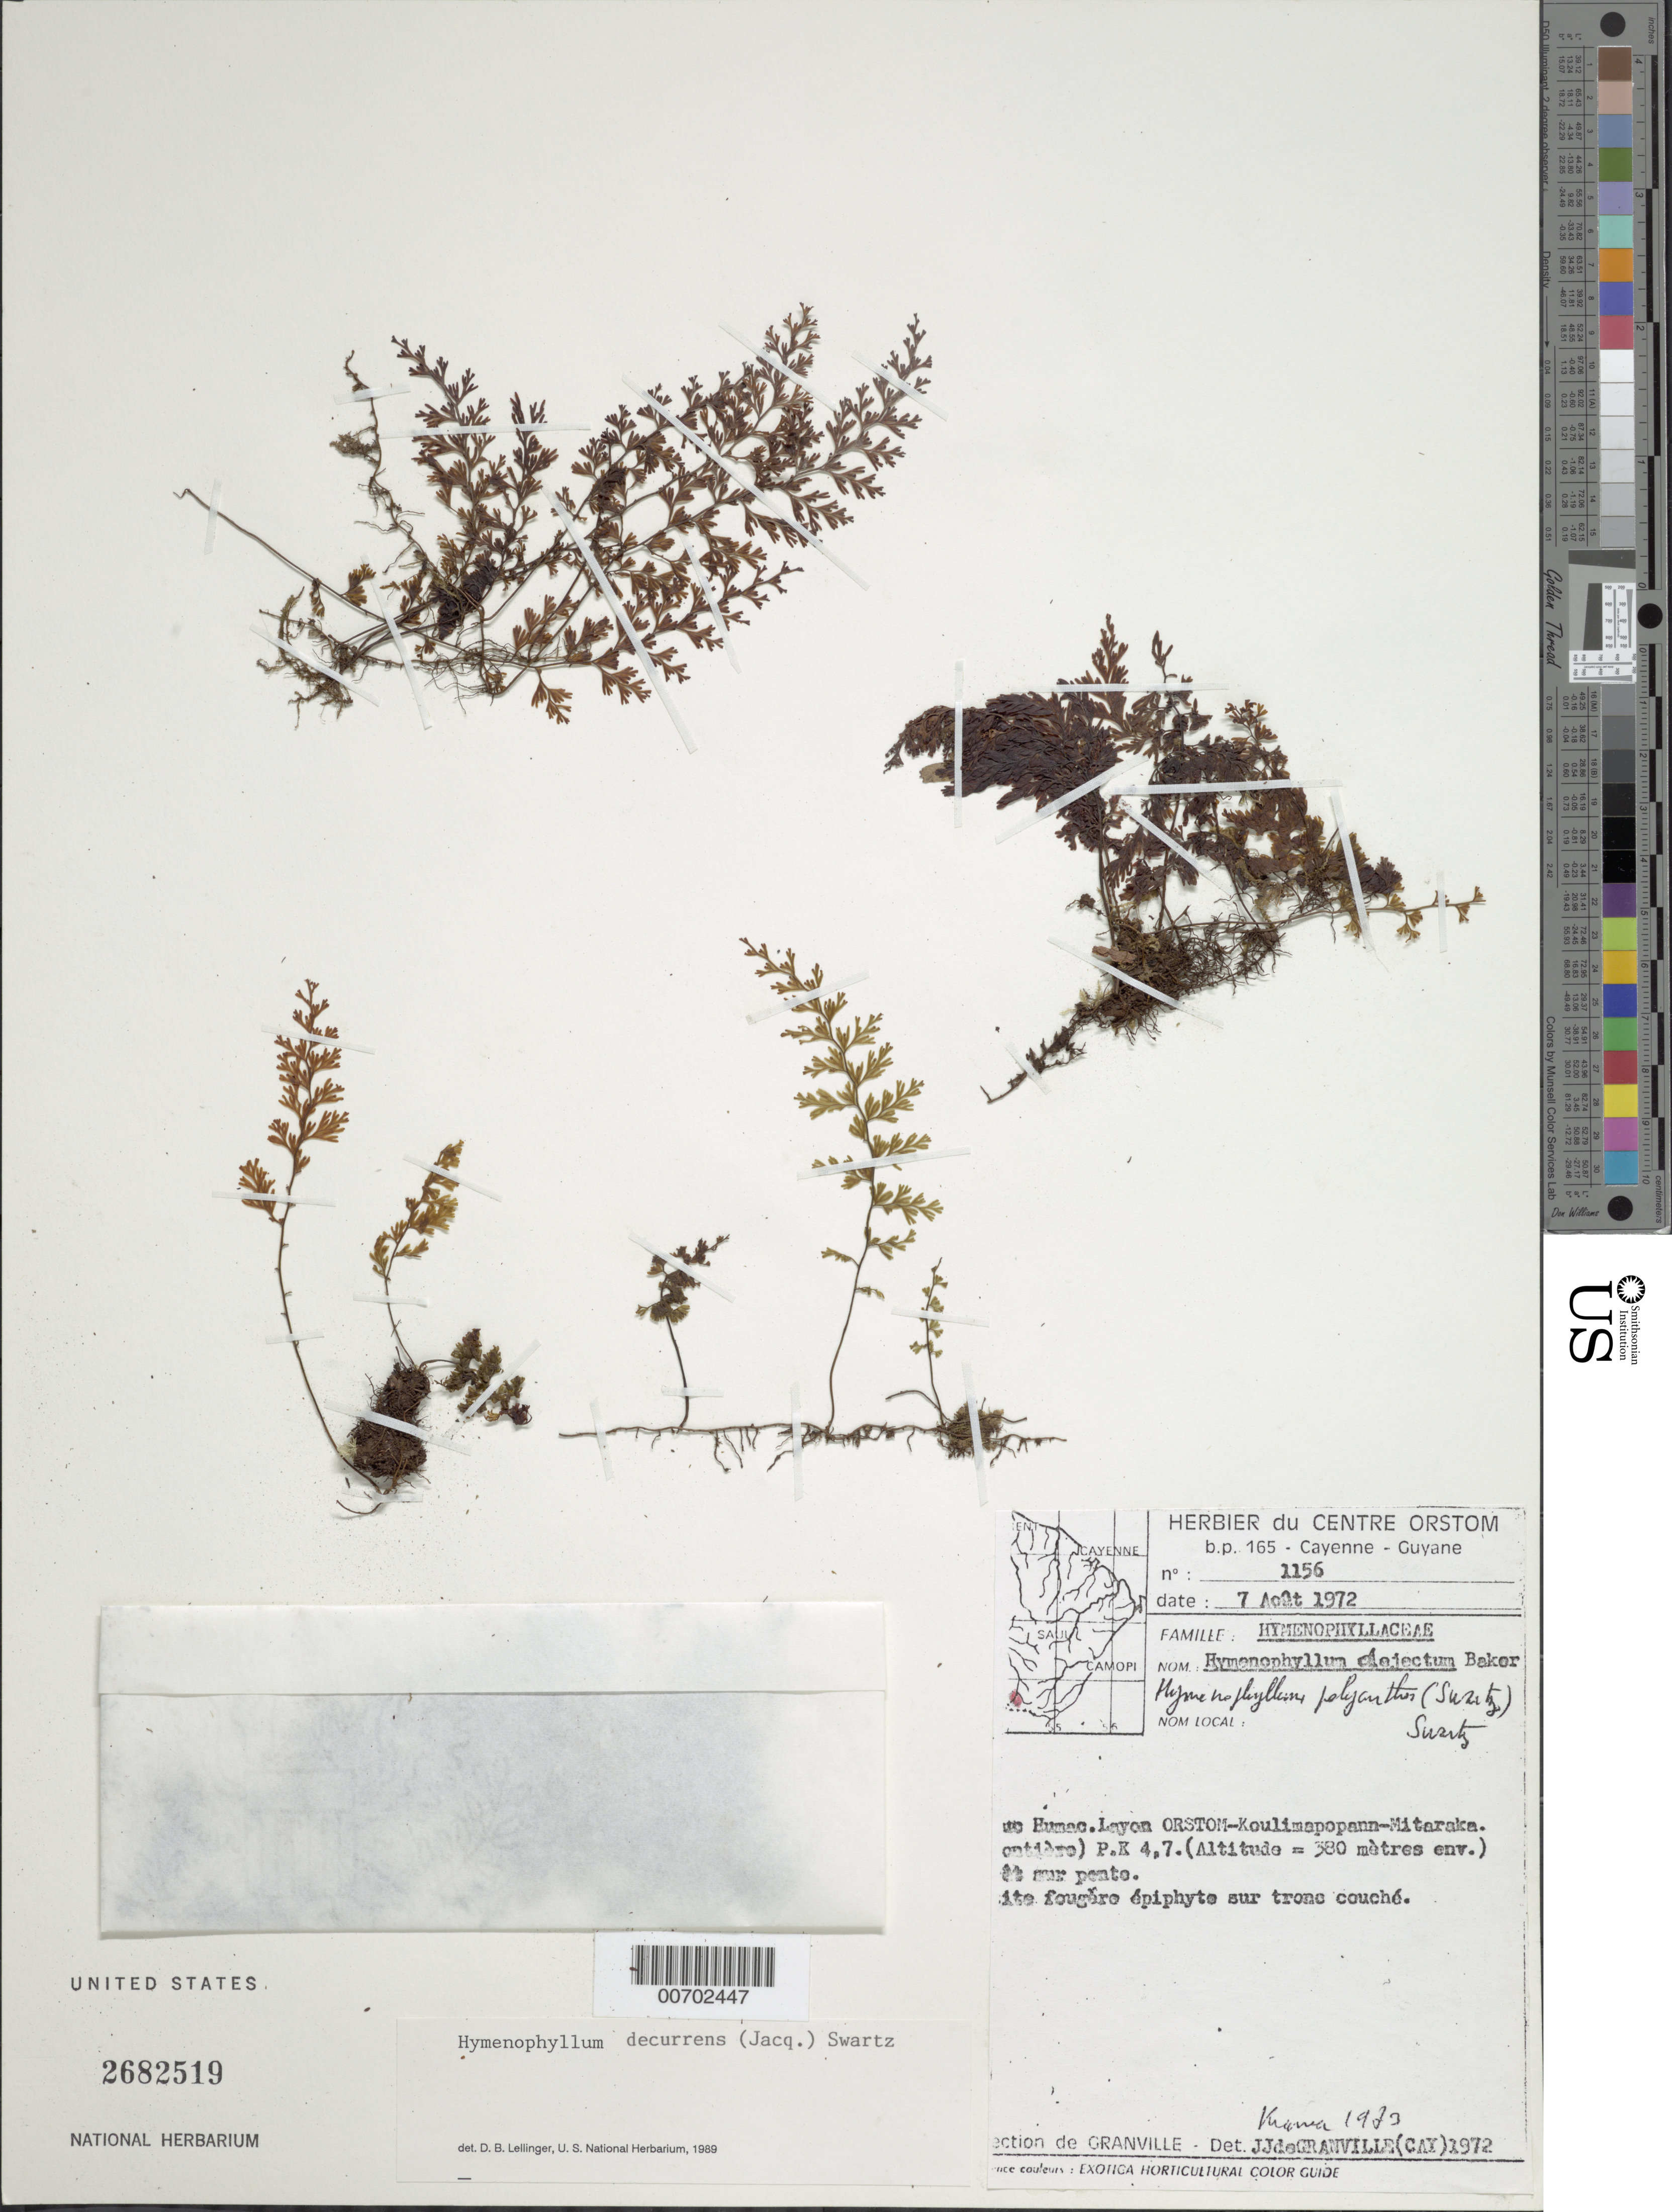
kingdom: Plantae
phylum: Tracheophyta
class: Polypodiopsida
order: Hymenophyllales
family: Hymenophyllaceae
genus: Hymenophyllum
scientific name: Hymenophyllum decurrens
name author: (Jacq.) Sw.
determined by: Lellinger, David B., (BOT), Smithsonian Institution - National Museum of Natural History (UNITED STATES)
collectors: J.-J. de Granville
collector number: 1156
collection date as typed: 7-Aug-72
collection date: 1972-08-07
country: French Guiana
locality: Tumuc-Humac, ORSTOM Koulimapopann-Mitaraka, PK 4.7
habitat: Slopes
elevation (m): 380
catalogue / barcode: US 2682519